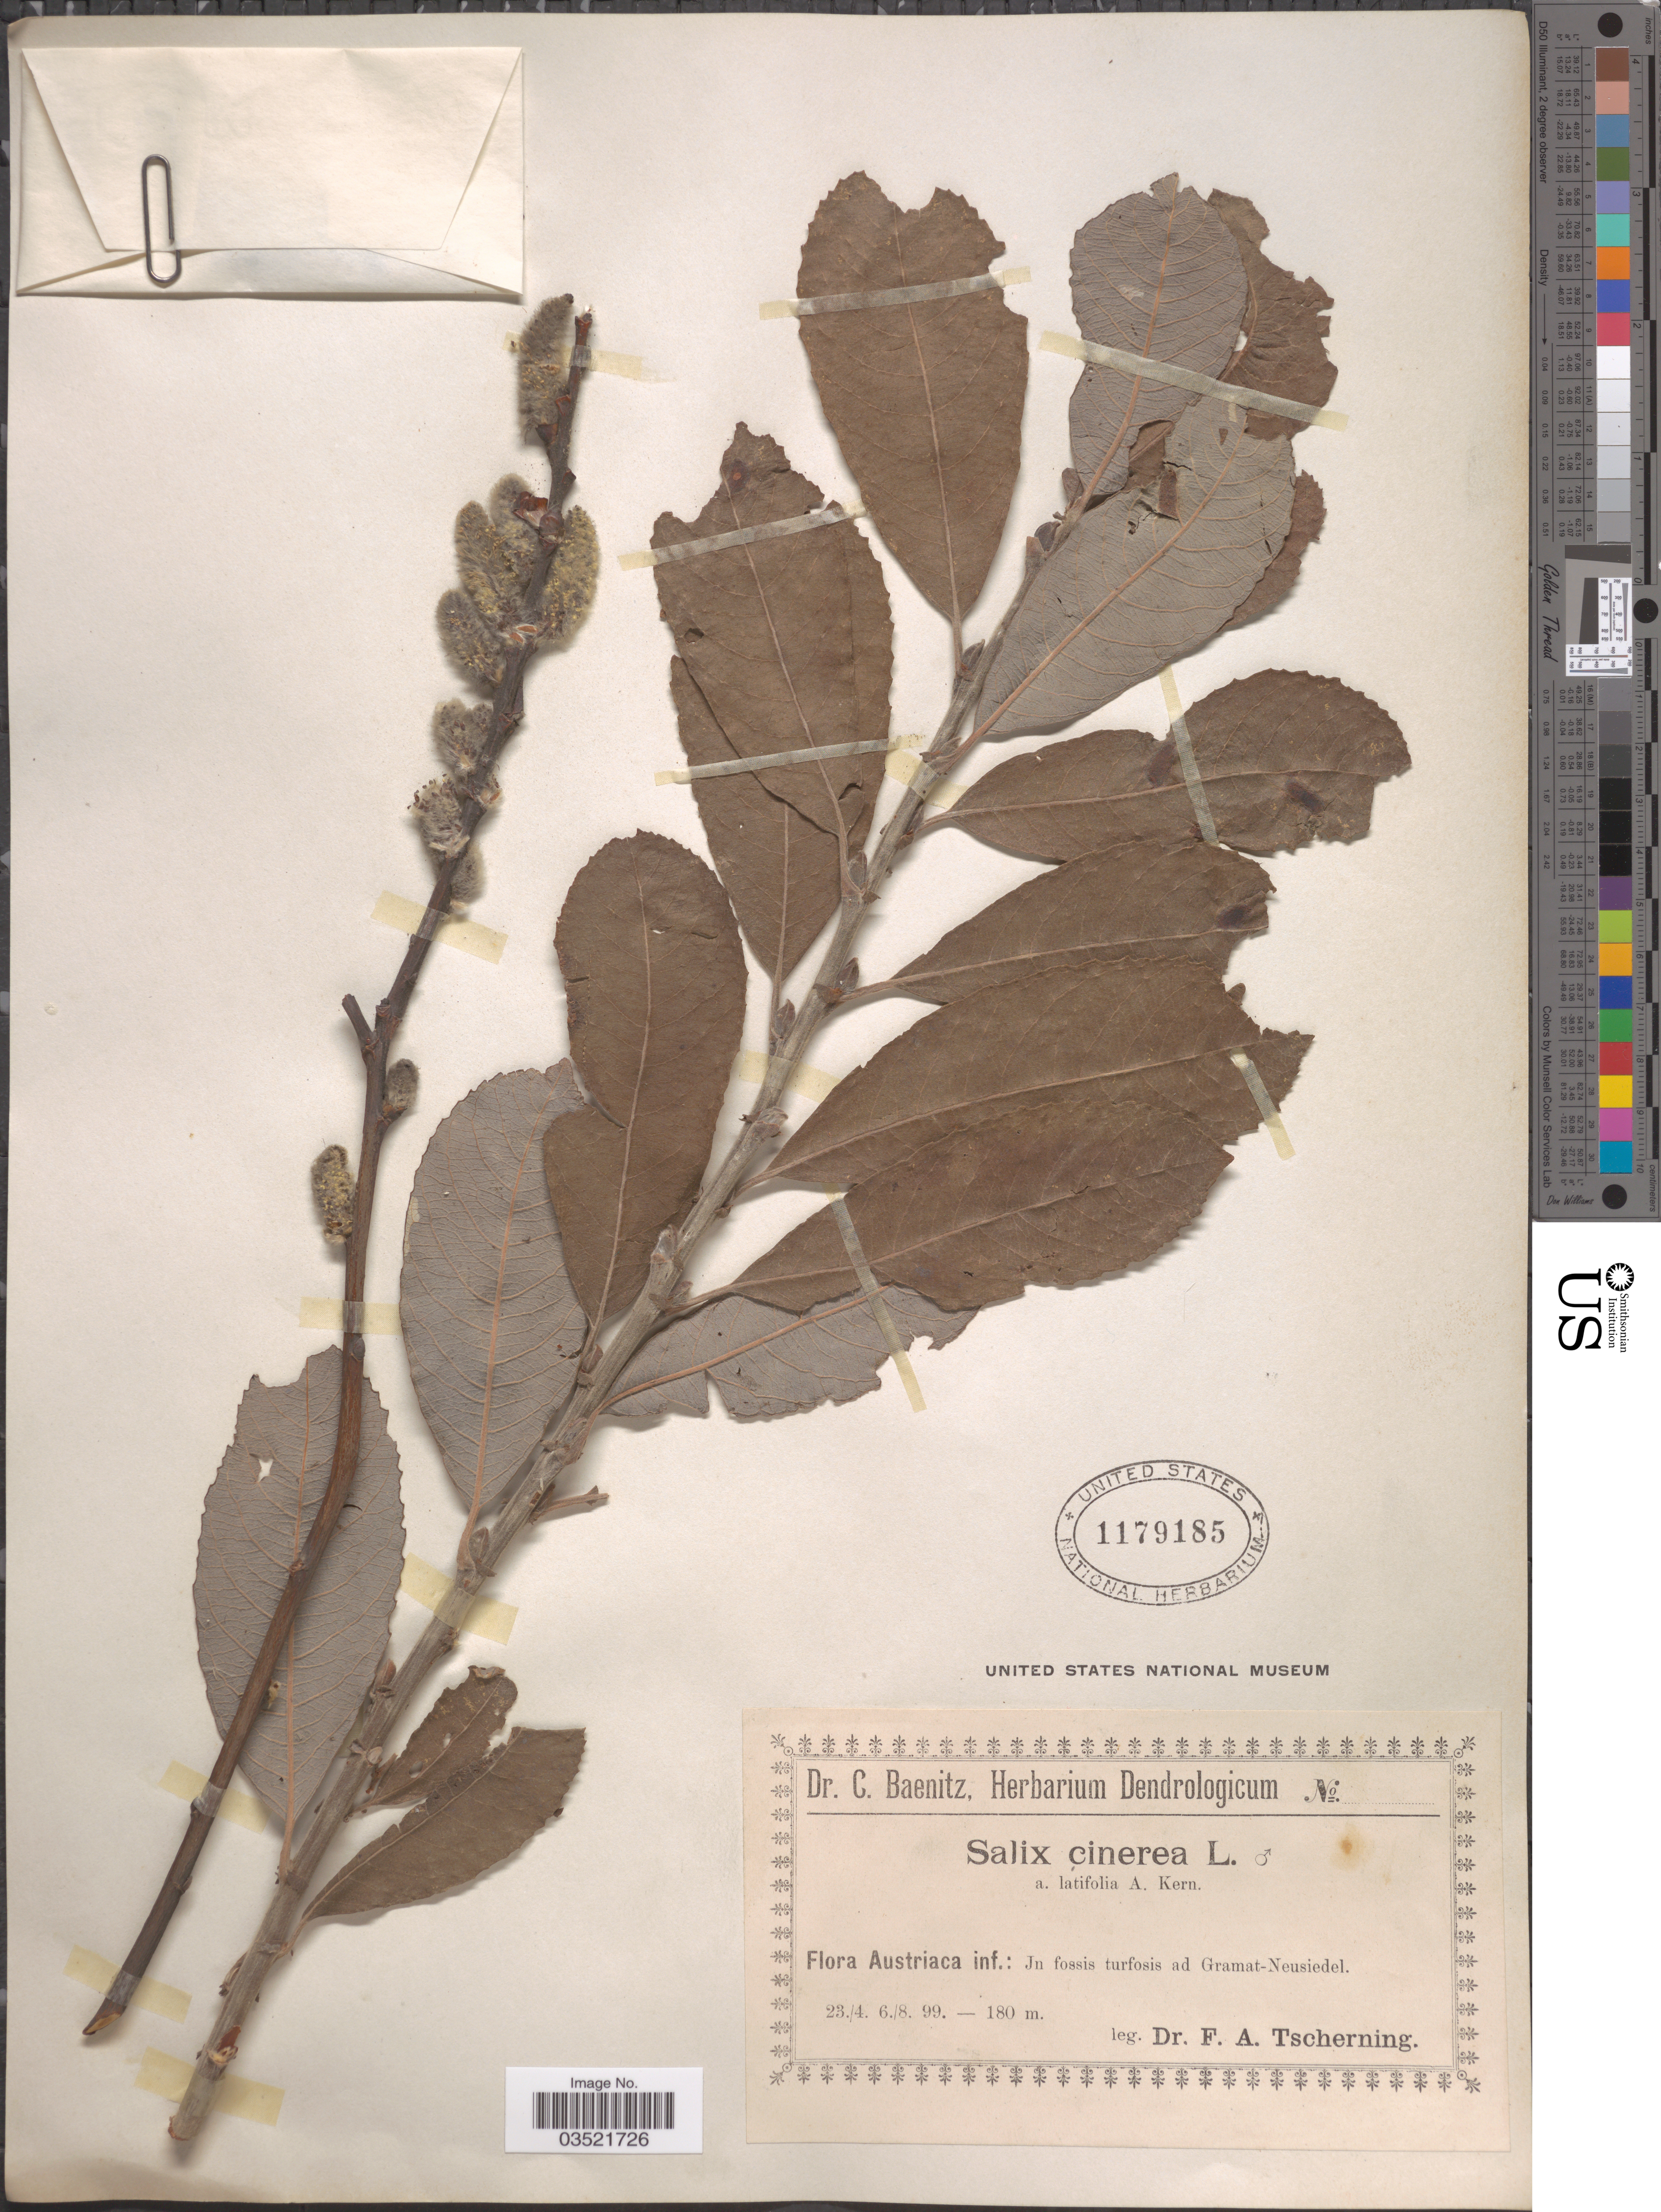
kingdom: Plantae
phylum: Tracheophyta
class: Magnoliopsida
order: Malpighiales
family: Salicaceae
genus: Salix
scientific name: Salix cinerea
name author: L.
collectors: F. A. Tscherning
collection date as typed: Transcribed d/m/y: 23/4/99 to 6/8/99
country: Austria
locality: Austriaca inf.: Jn fossis turfosis ad Gramat-Neusiedel.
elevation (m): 180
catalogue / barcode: US 1179185